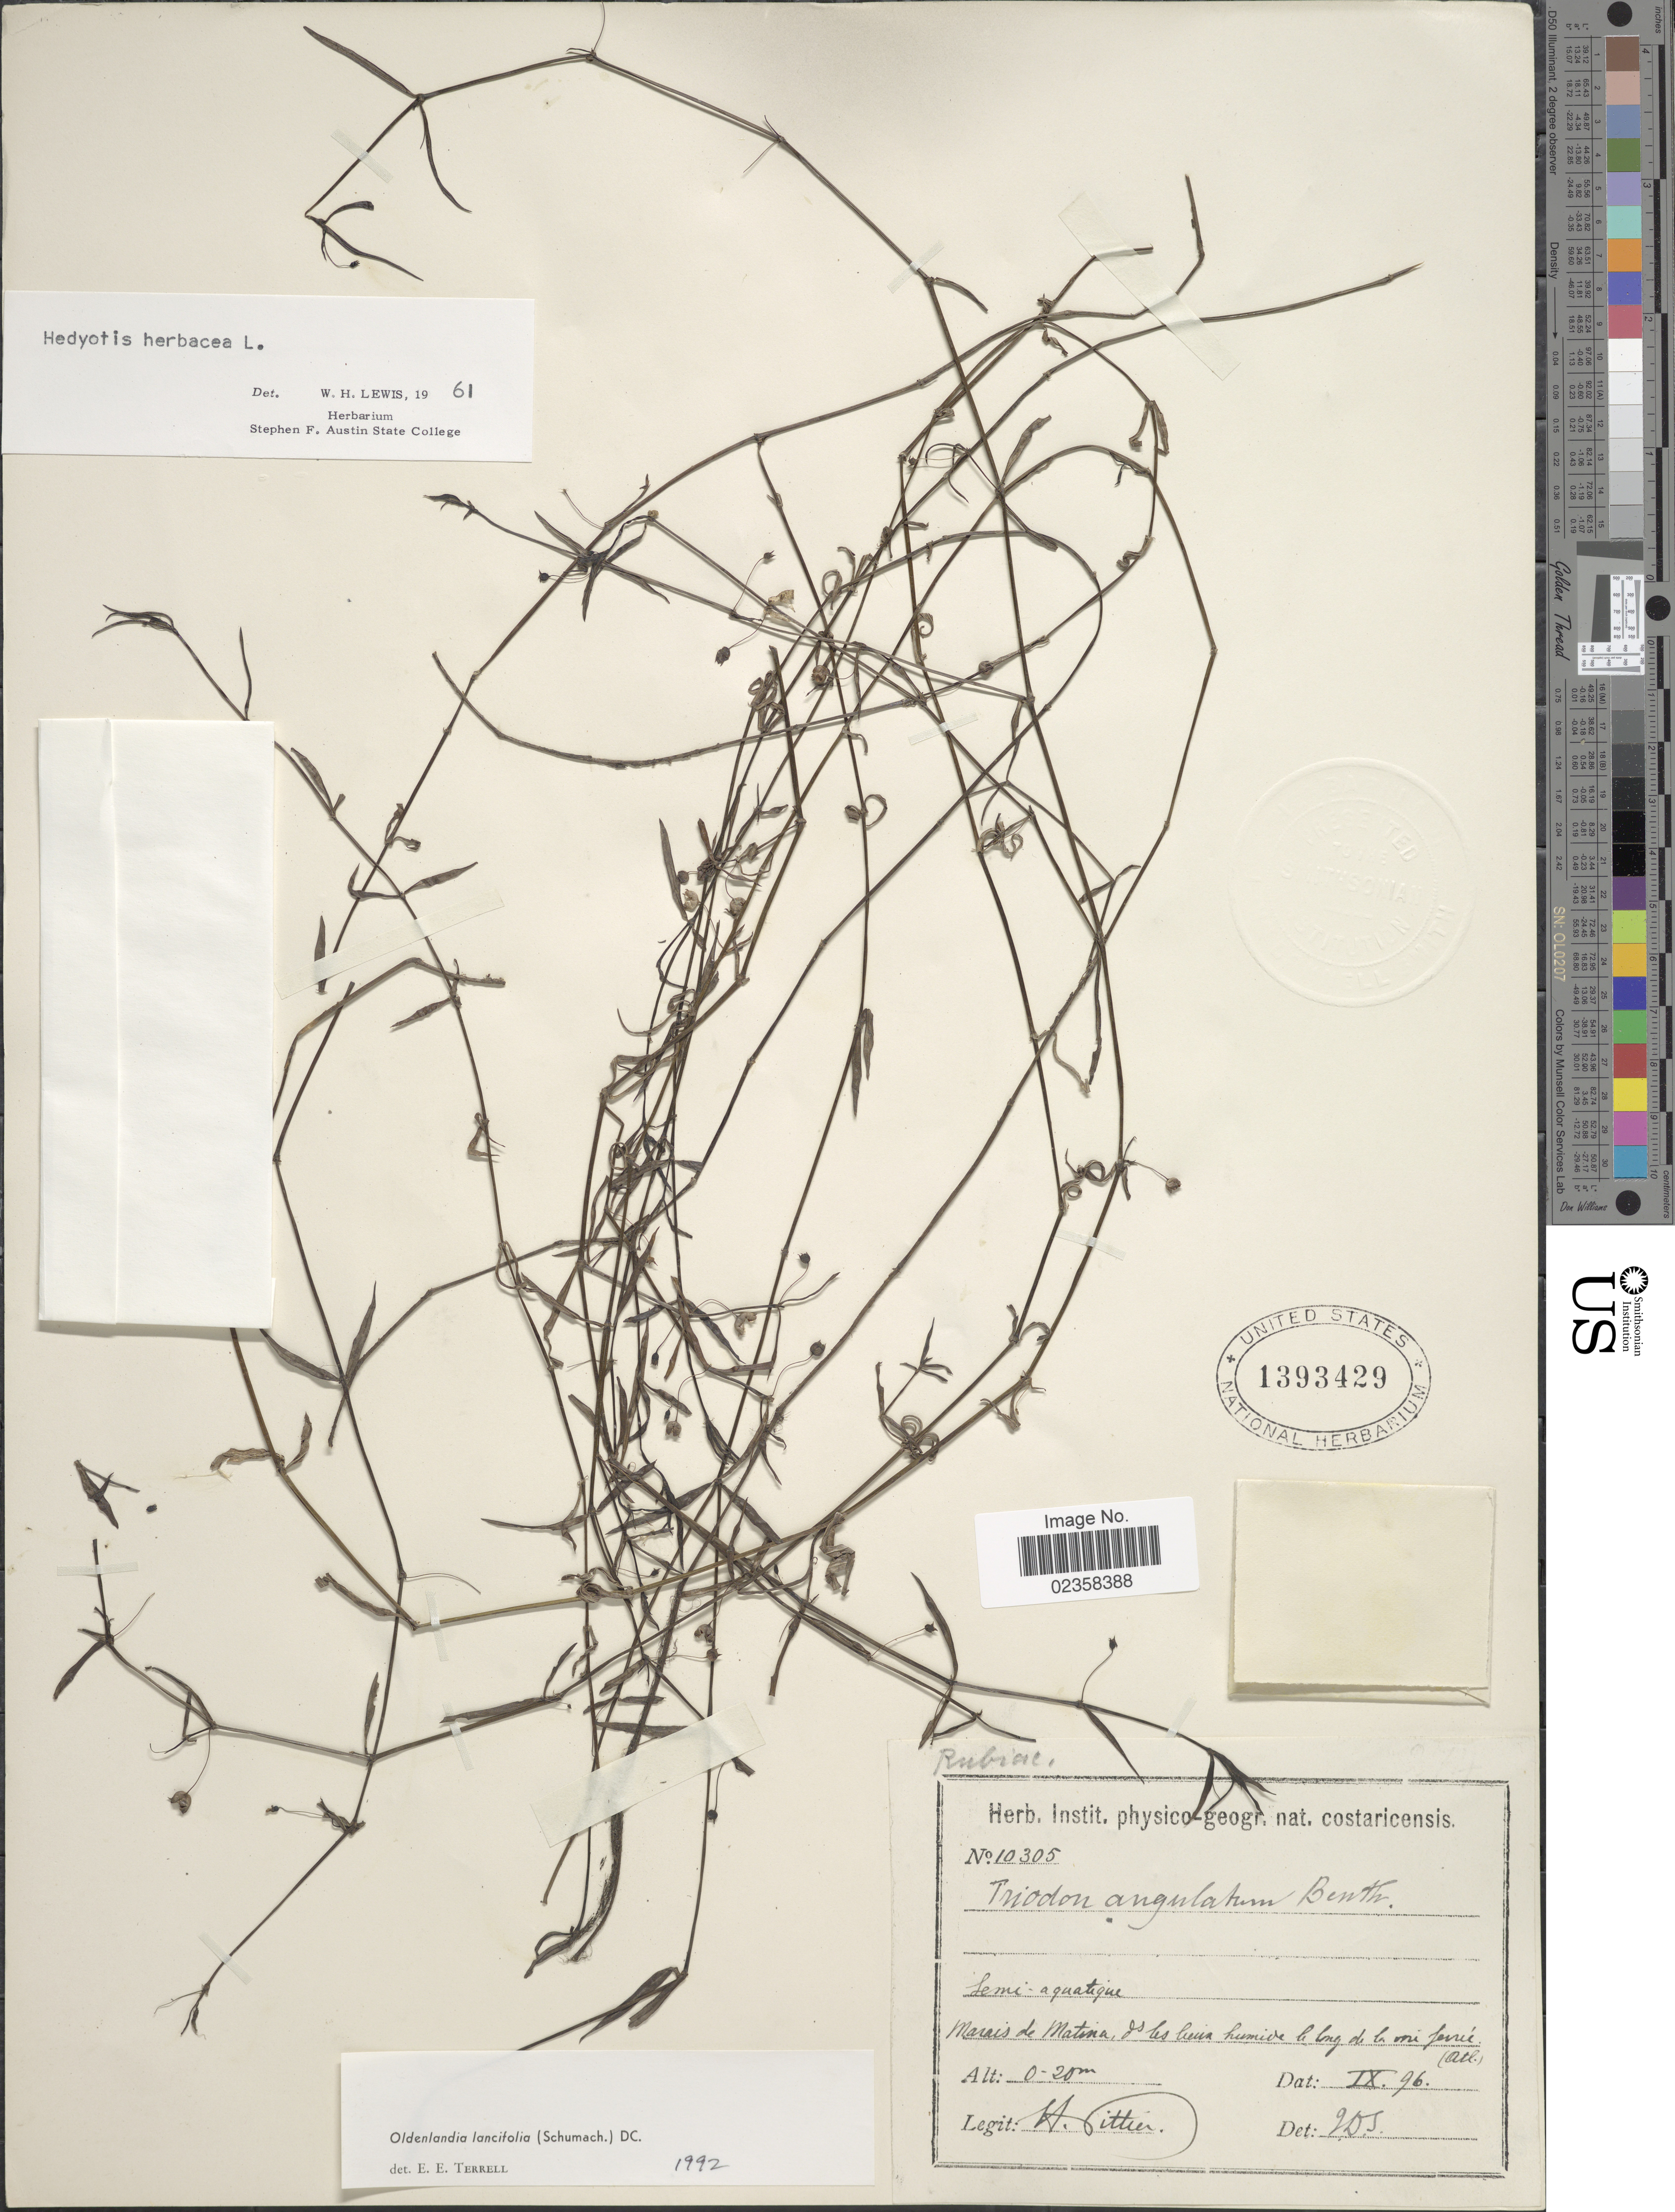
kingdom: Plantae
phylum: Tracheophyta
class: Magnoliopsida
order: Gentianales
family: Rubiaceae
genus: Oldenlandia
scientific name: Oldenlandia lancifolia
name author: (Schumach.) DC.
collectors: H. F. Pittier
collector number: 10305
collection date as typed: Transcribed d/m/y: /9/96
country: Costa Rica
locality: Lemi-aquatique, Marais de Matina de les lieux humide le long de la voie ferrée (Atl.)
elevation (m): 0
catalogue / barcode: US 1393429